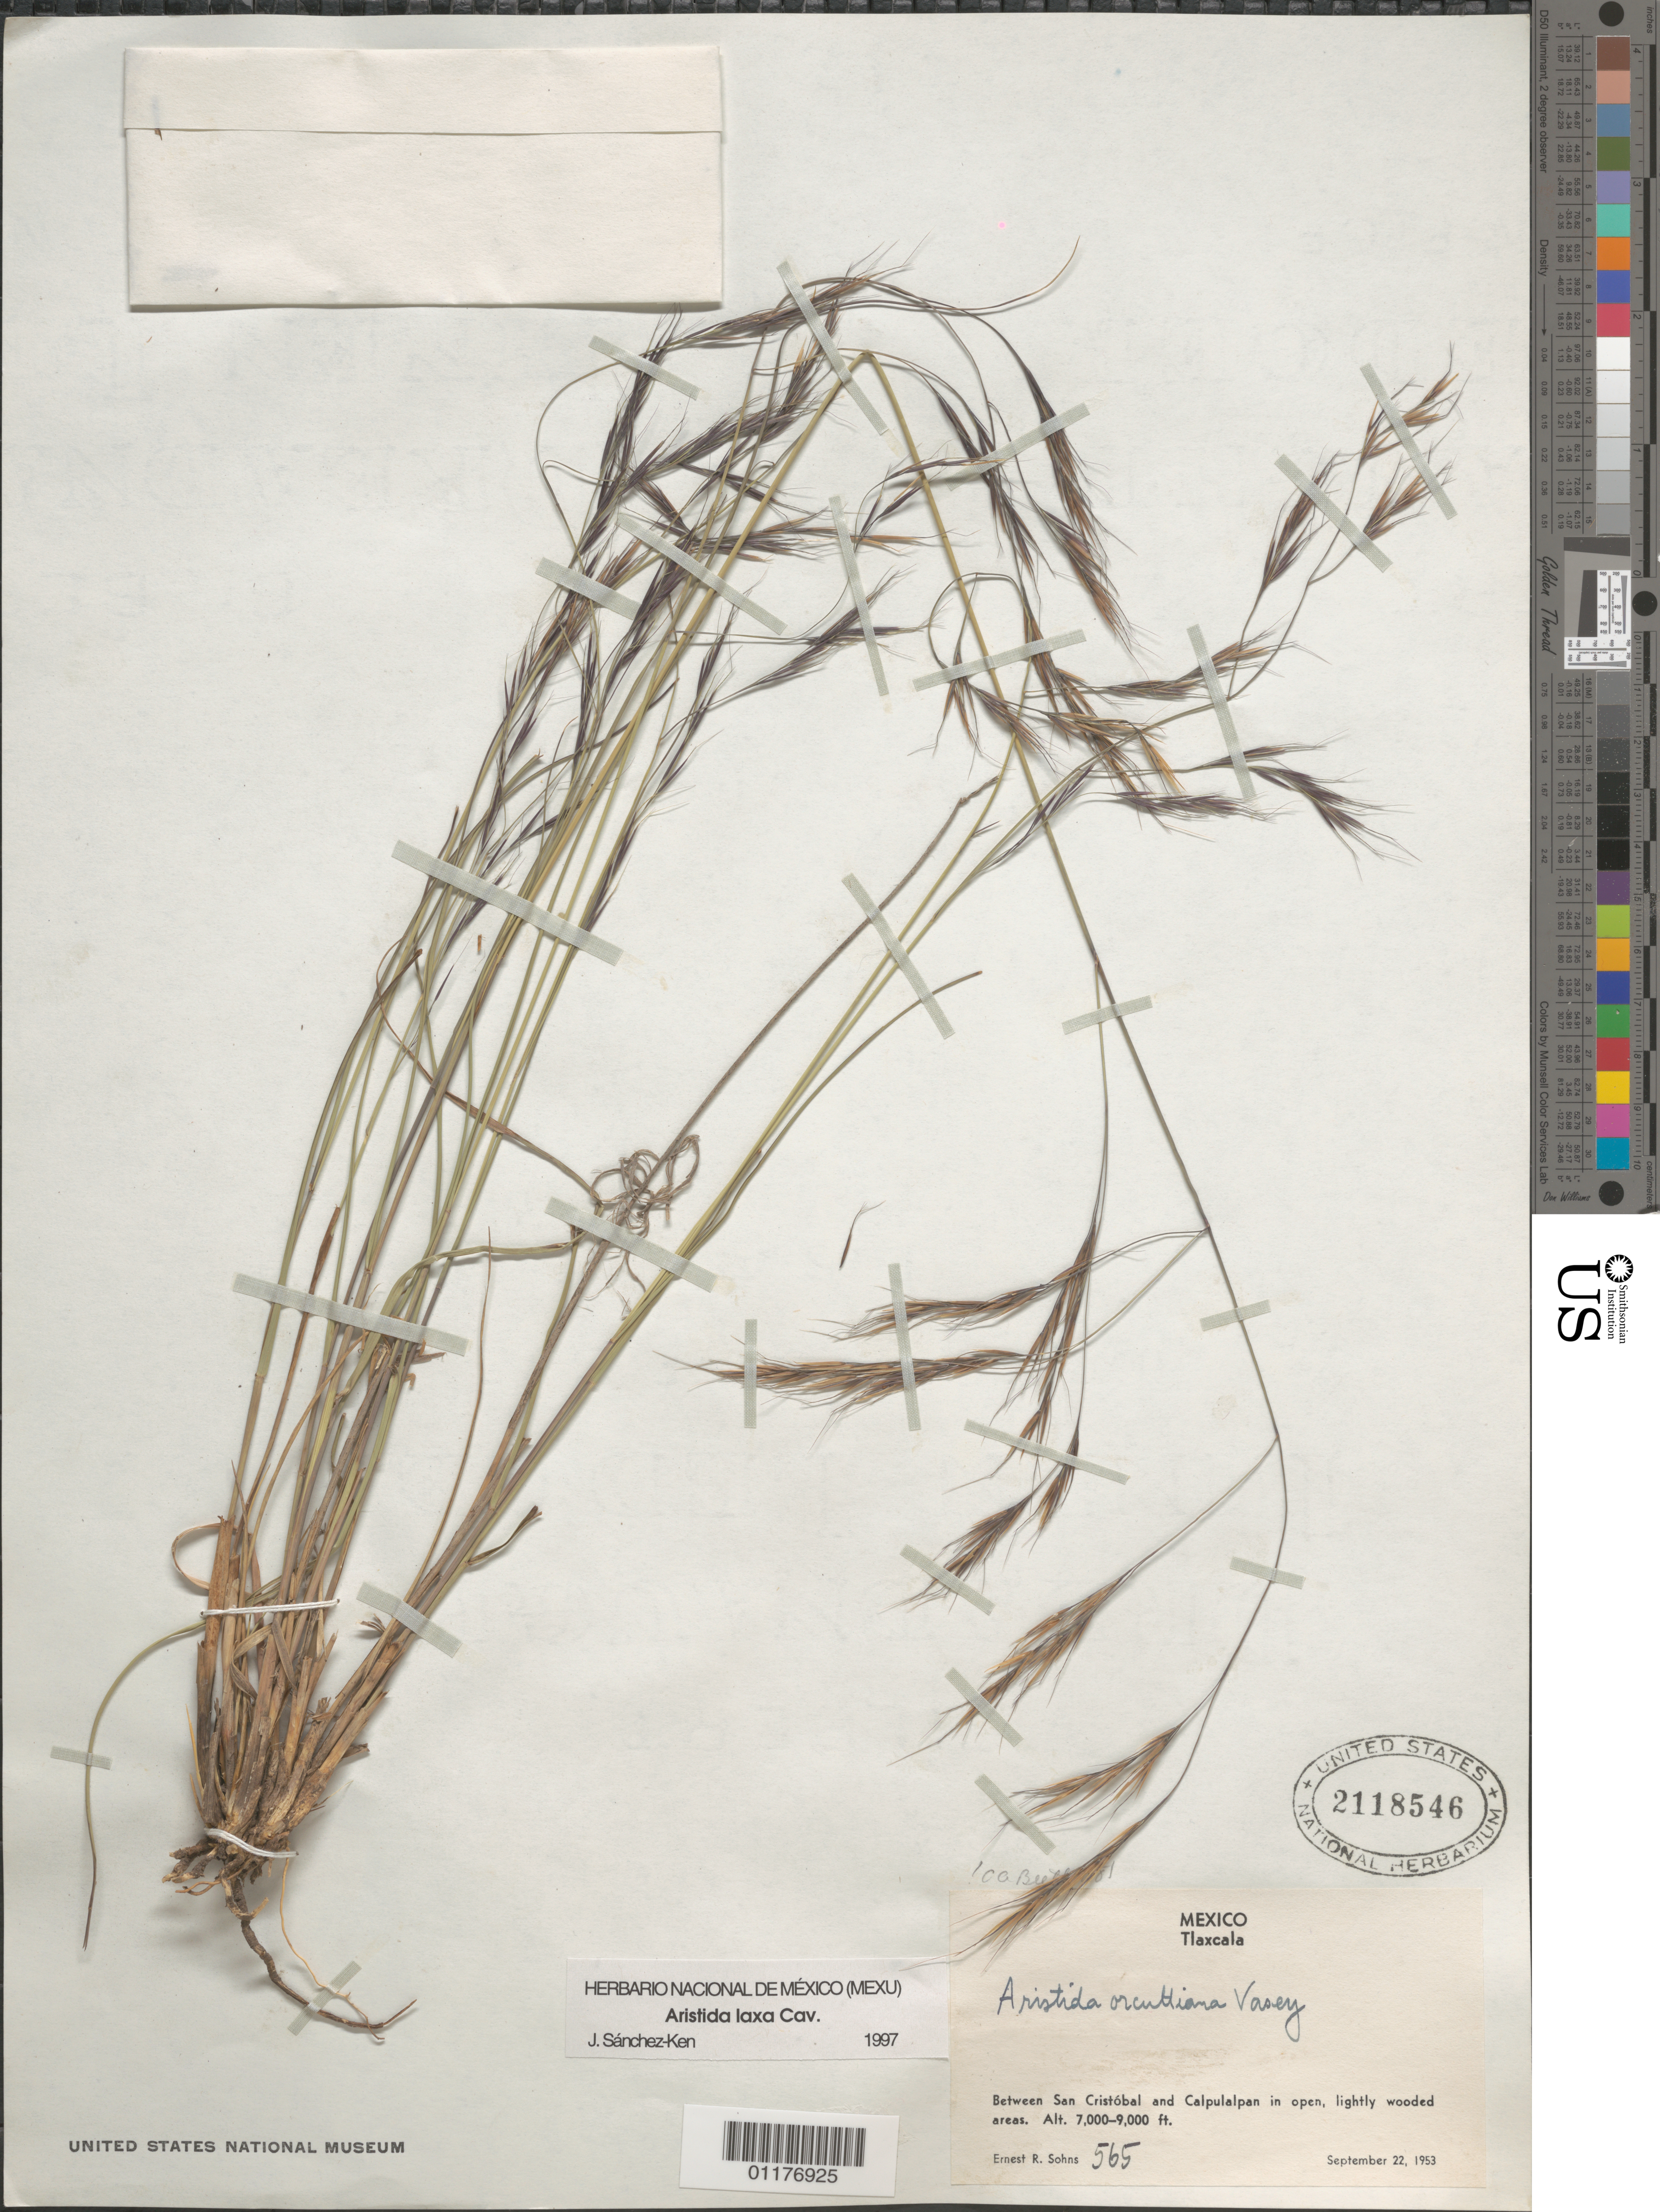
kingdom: Plantae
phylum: Tracheophyta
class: Liliopsida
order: Poales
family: Poaceae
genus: Aristida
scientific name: Aristida laxa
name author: Cav.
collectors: E. R. Sohns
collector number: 565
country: Mexico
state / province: Tlaxcala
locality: Between Samn Cristobal and Calpulalpan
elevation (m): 2134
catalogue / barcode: US 2118546